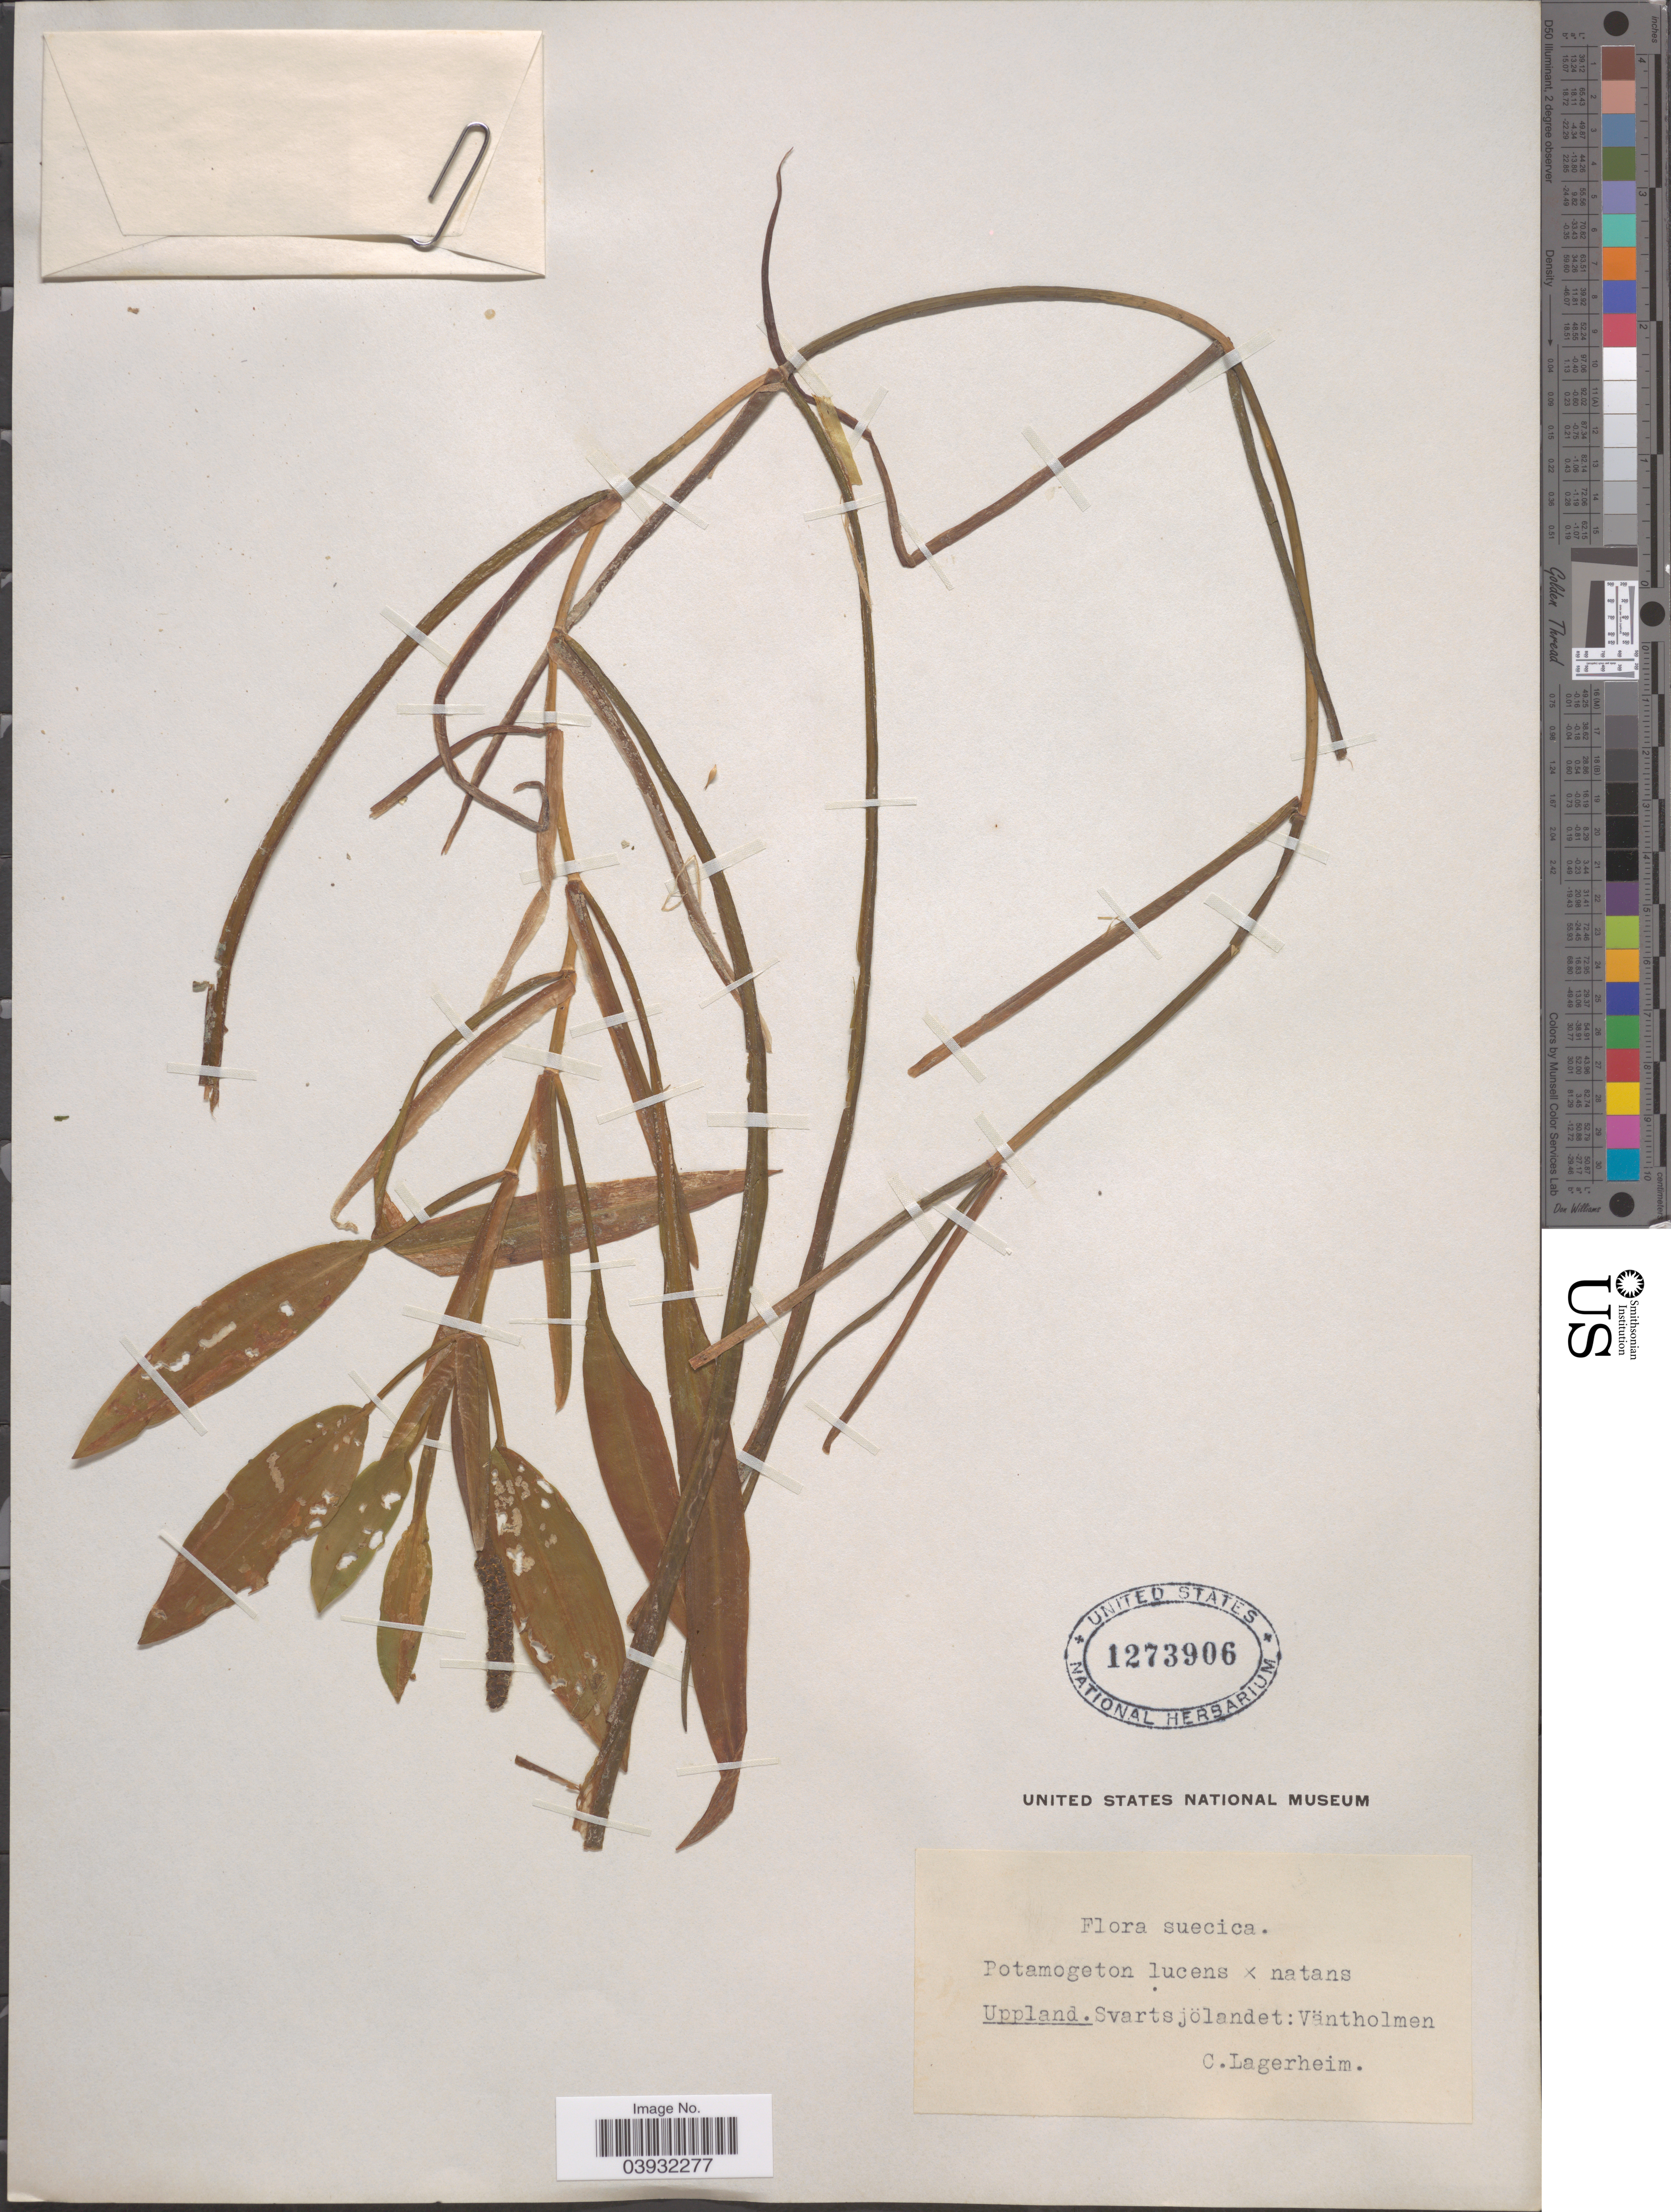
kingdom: Plantae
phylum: Tracheophyta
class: Liliopsida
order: Alismatales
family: Potamogetonaceae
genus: Potamogeton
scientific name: Potamogeton lucens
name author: L.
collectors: C. Lagerheim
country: Sweden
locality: Suecica. Uppland. Svartsjölandet: Väntholmen.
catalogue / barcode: US 1273906